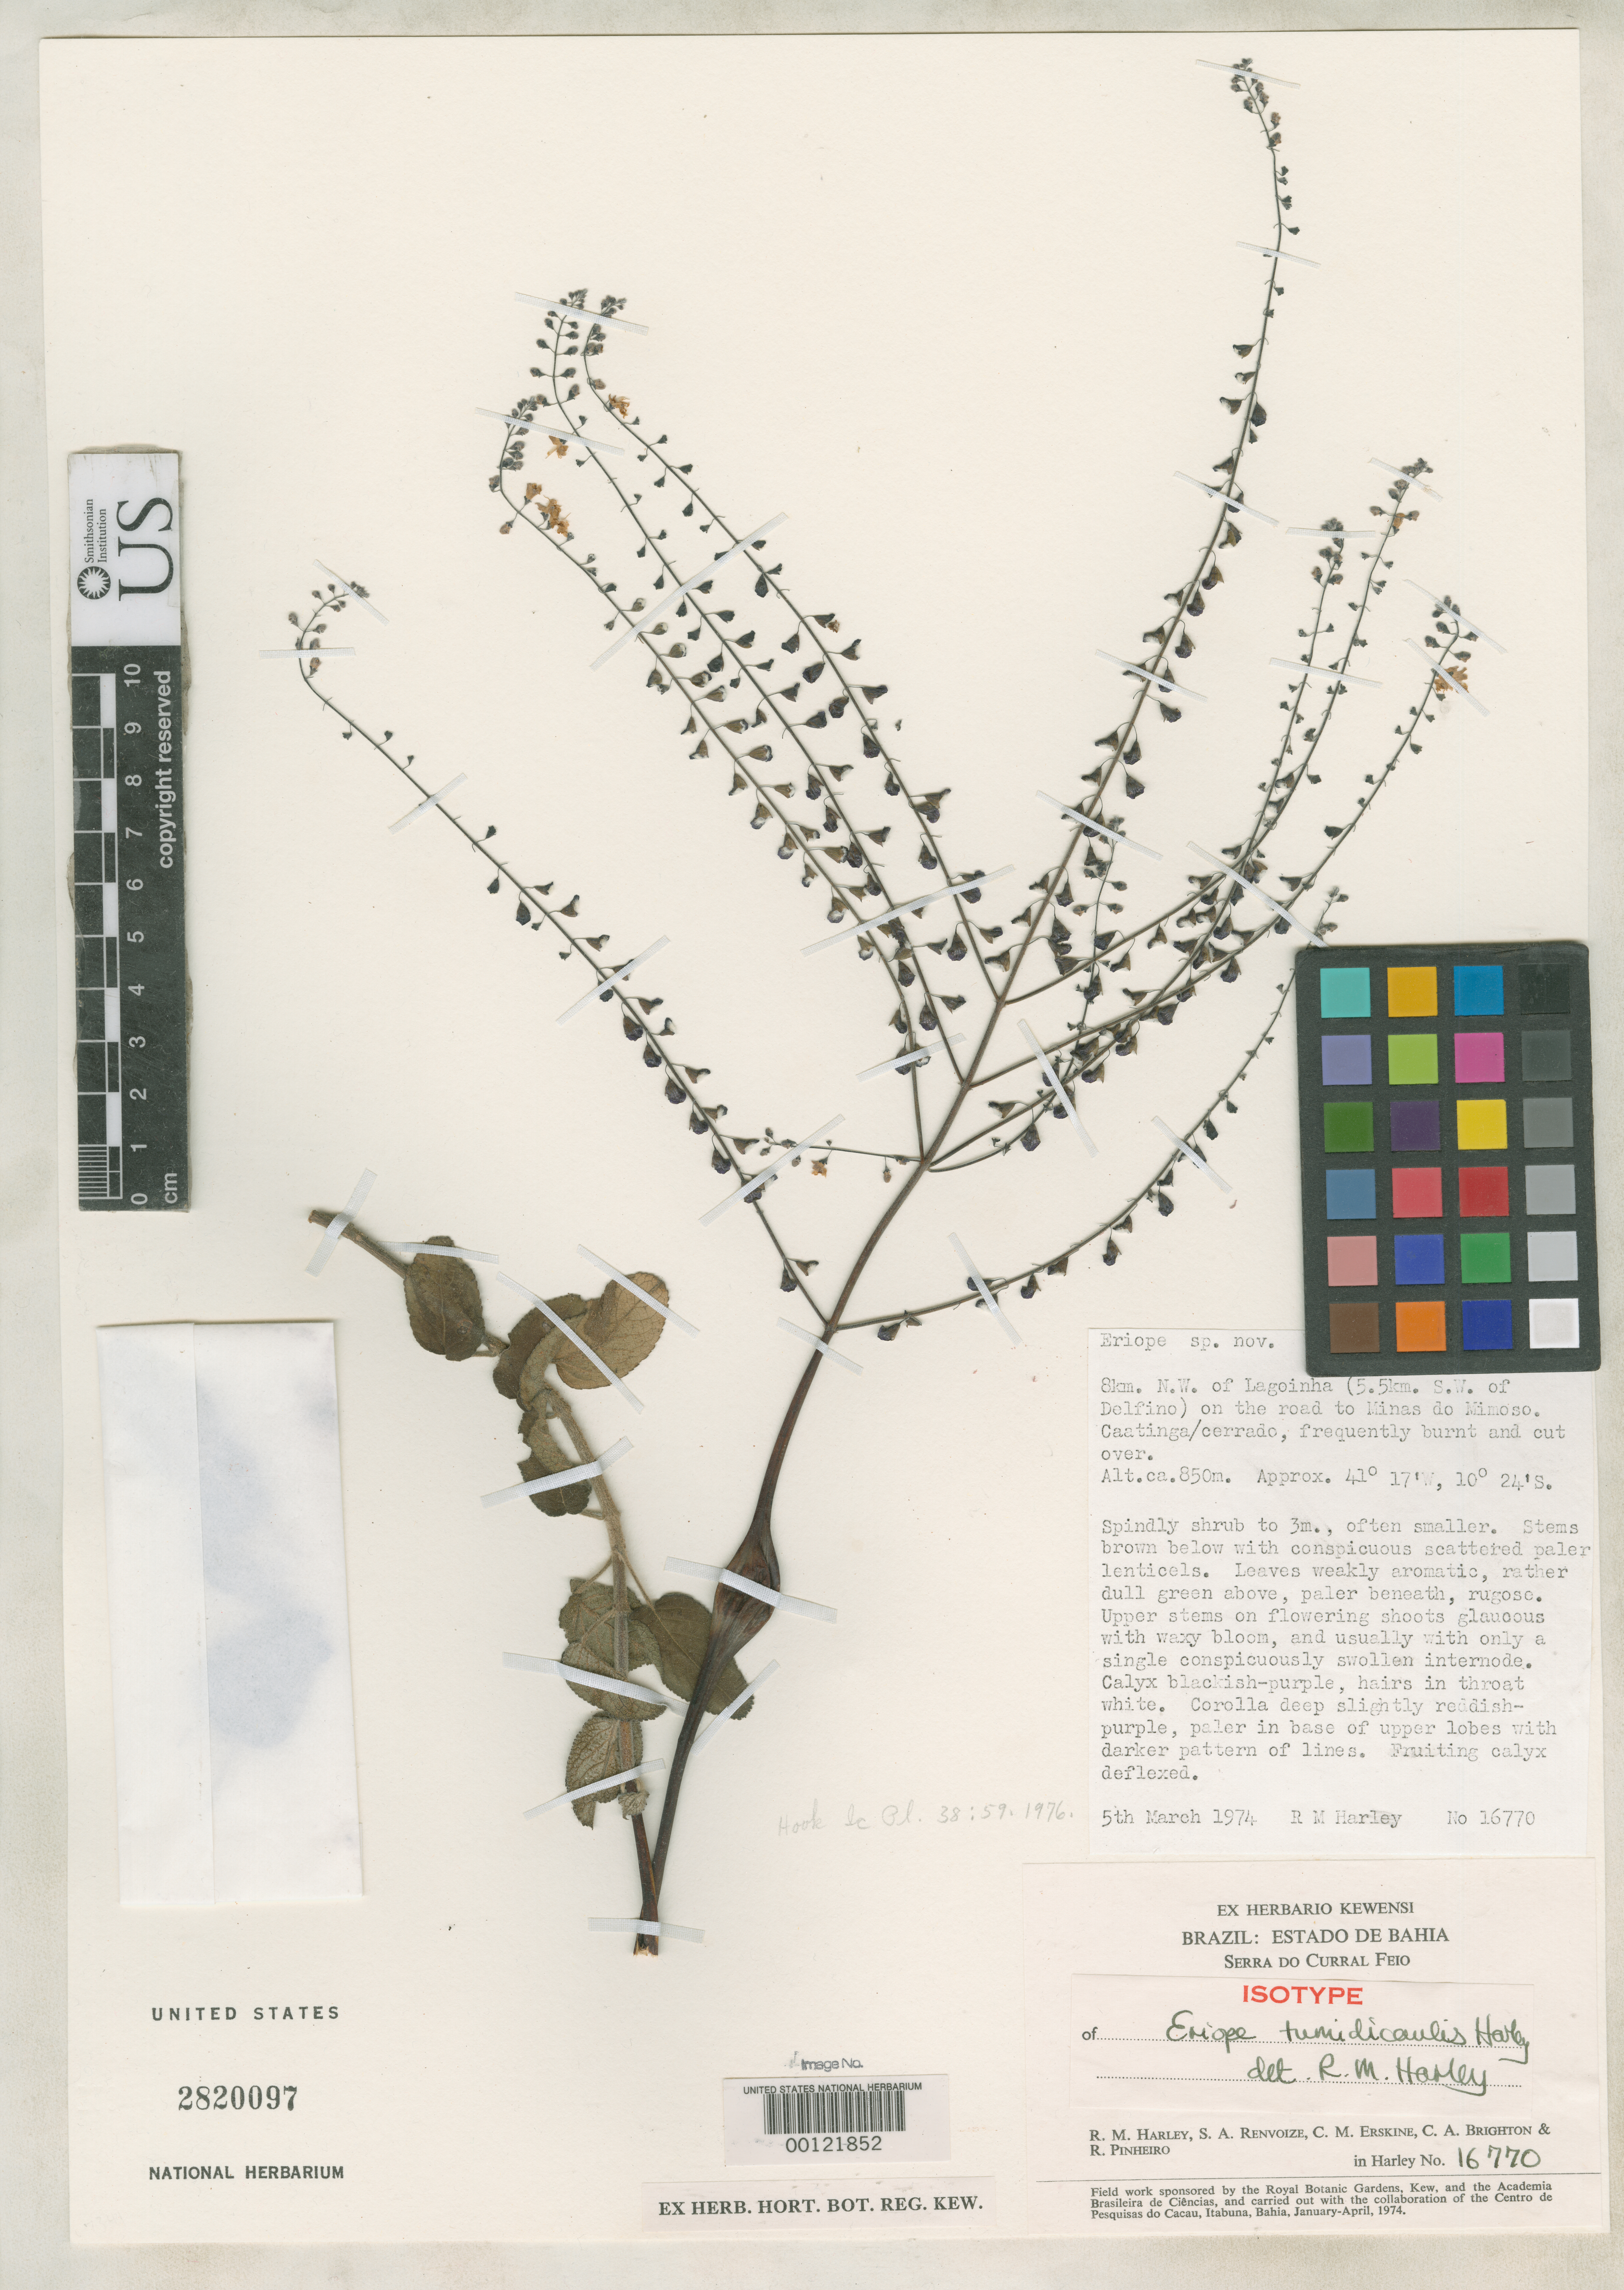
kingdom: Plantae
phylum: Tracheophyta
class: Magnoliopsida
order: Lamiales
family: Lamiaceae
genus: Eriope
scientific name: Eriope tumidicaulis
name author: Hook.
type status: Isotype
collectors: R. M. Harley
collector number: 16770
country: Brazil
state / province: Bahia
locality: Northwest of Lalgoinha on road to Minas do Mimoso.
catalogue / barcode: US 2820097